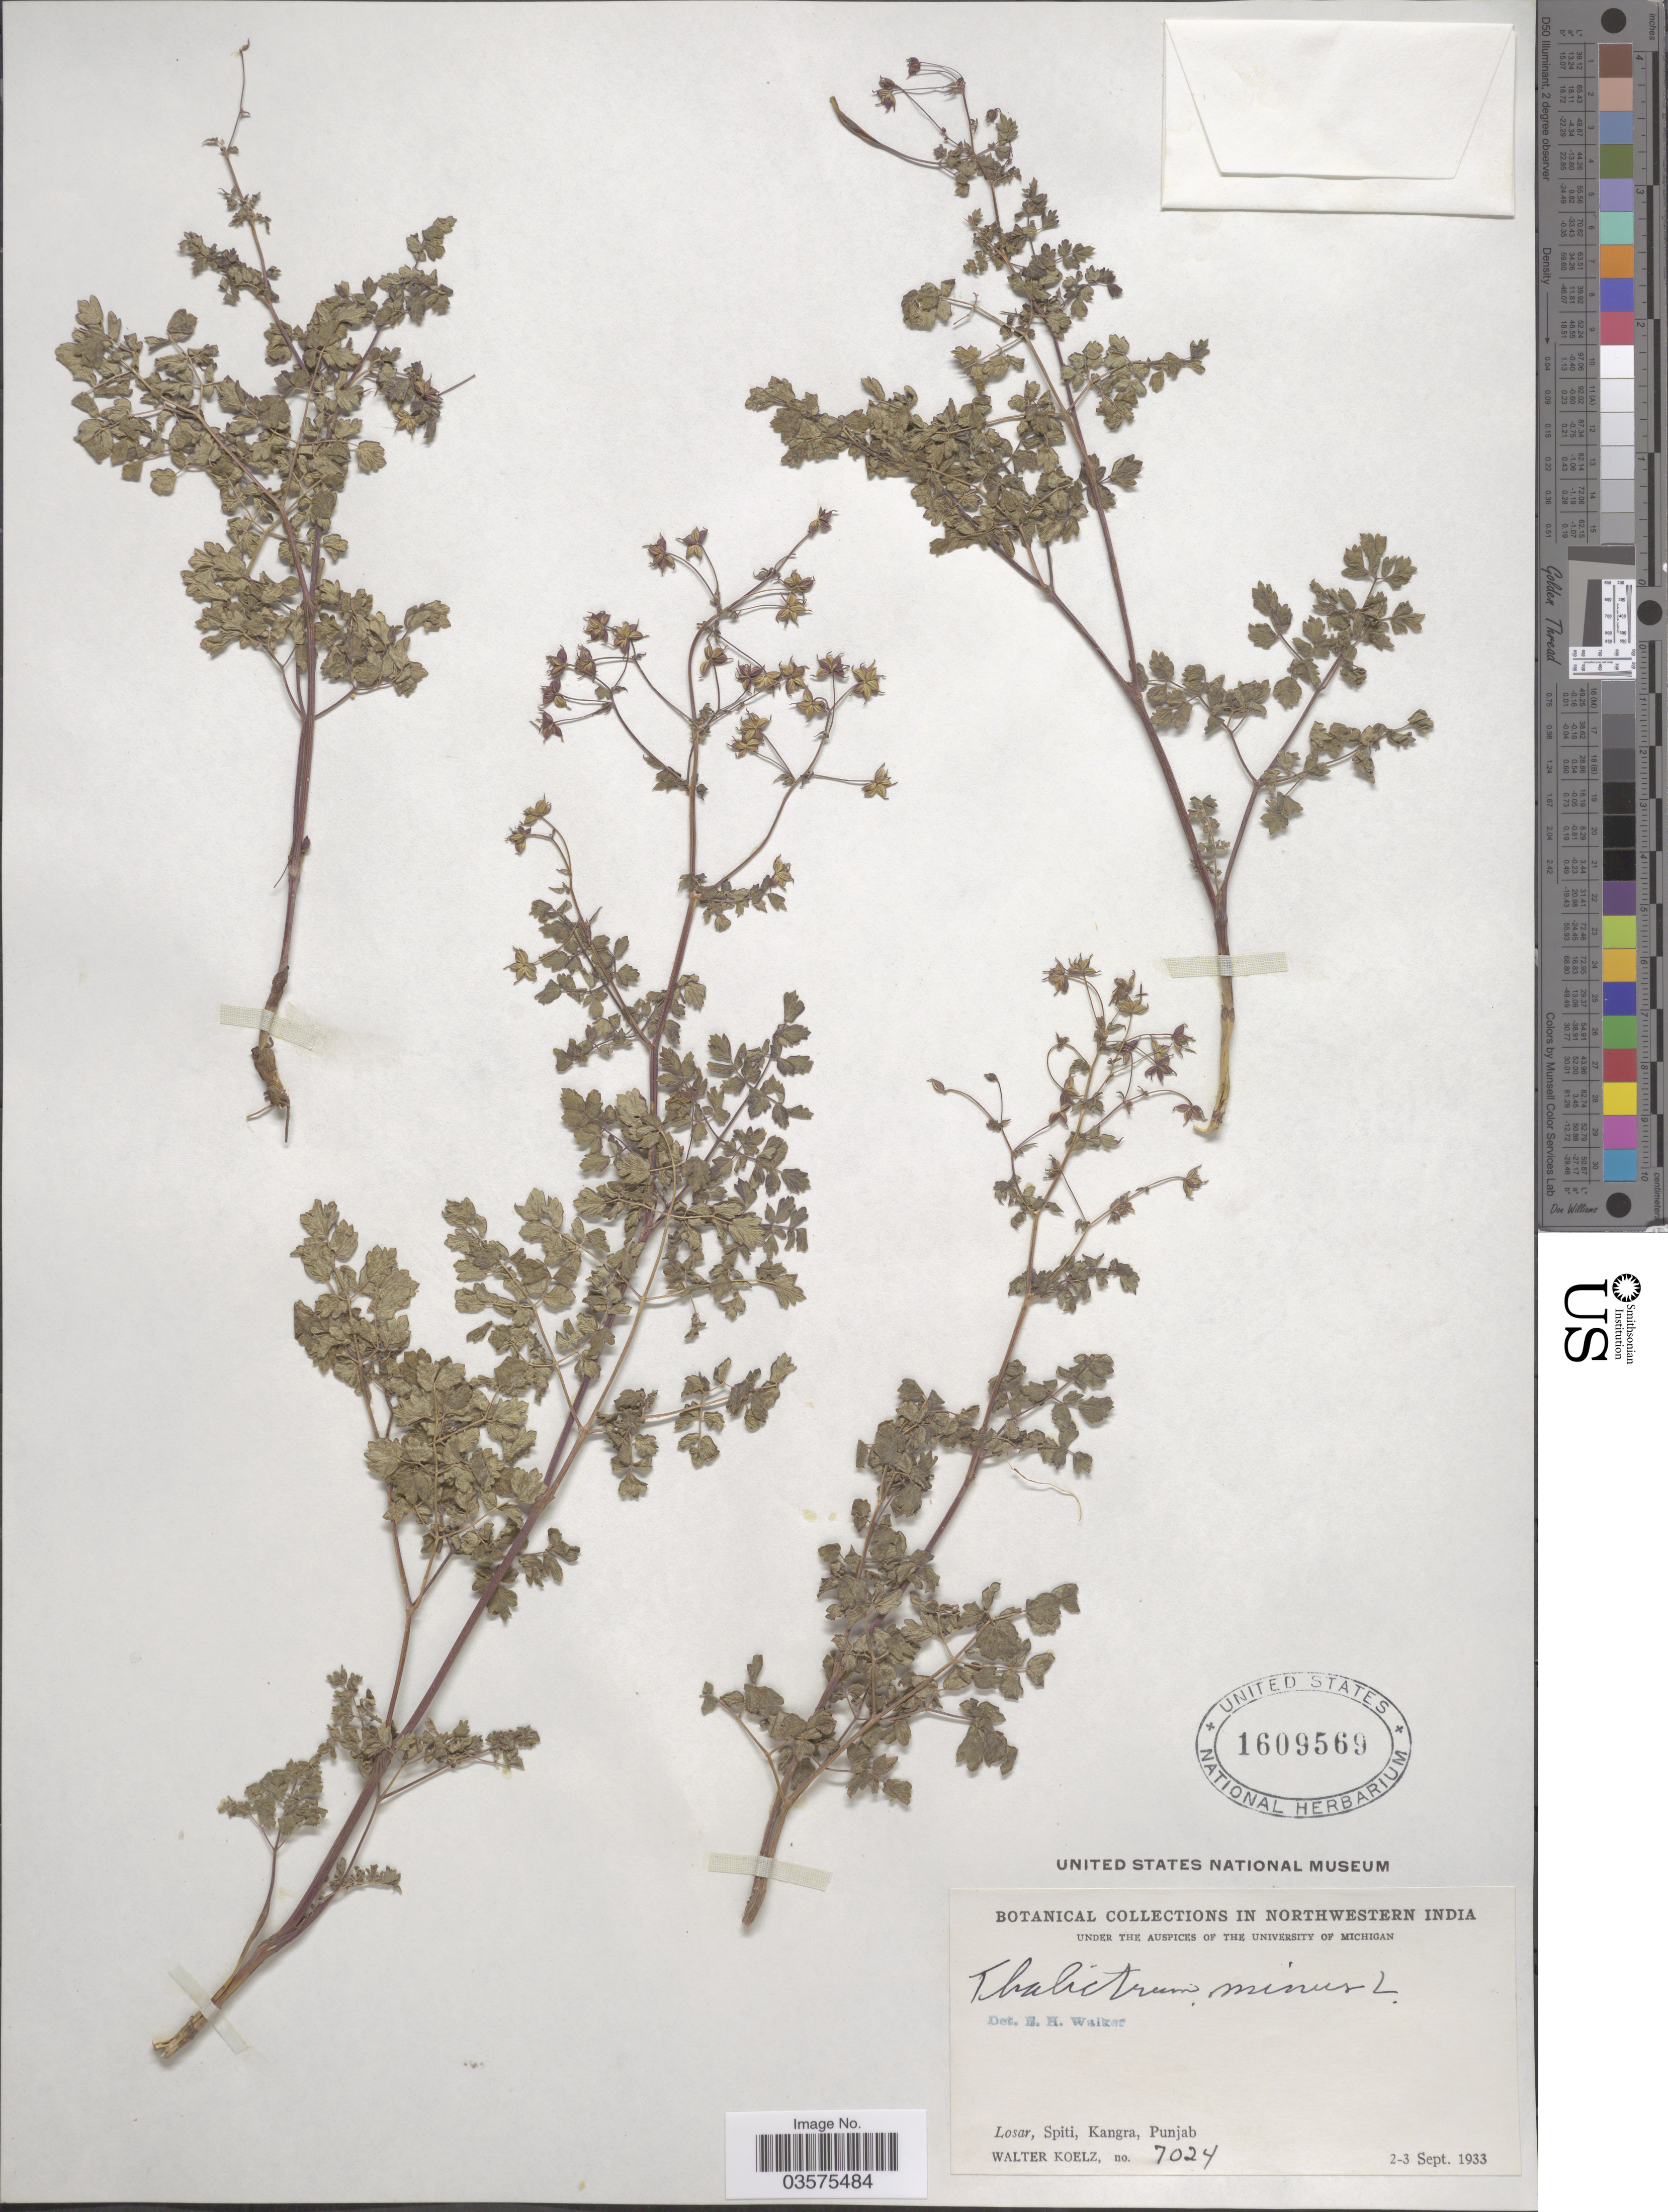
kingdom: Plantae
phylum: Tracheophyta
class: Magnoliopsida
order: Ranunculales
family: Ranunculaceae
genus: Thalictrum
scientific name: Thalictrum minus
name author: L.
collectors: W. N. Koelz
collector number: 7024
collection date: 1933-09-02/1933-09-03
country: India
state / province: Punjab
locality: Northwestern India. Losar, Spiti, Kangra.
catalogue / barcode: US 1609569